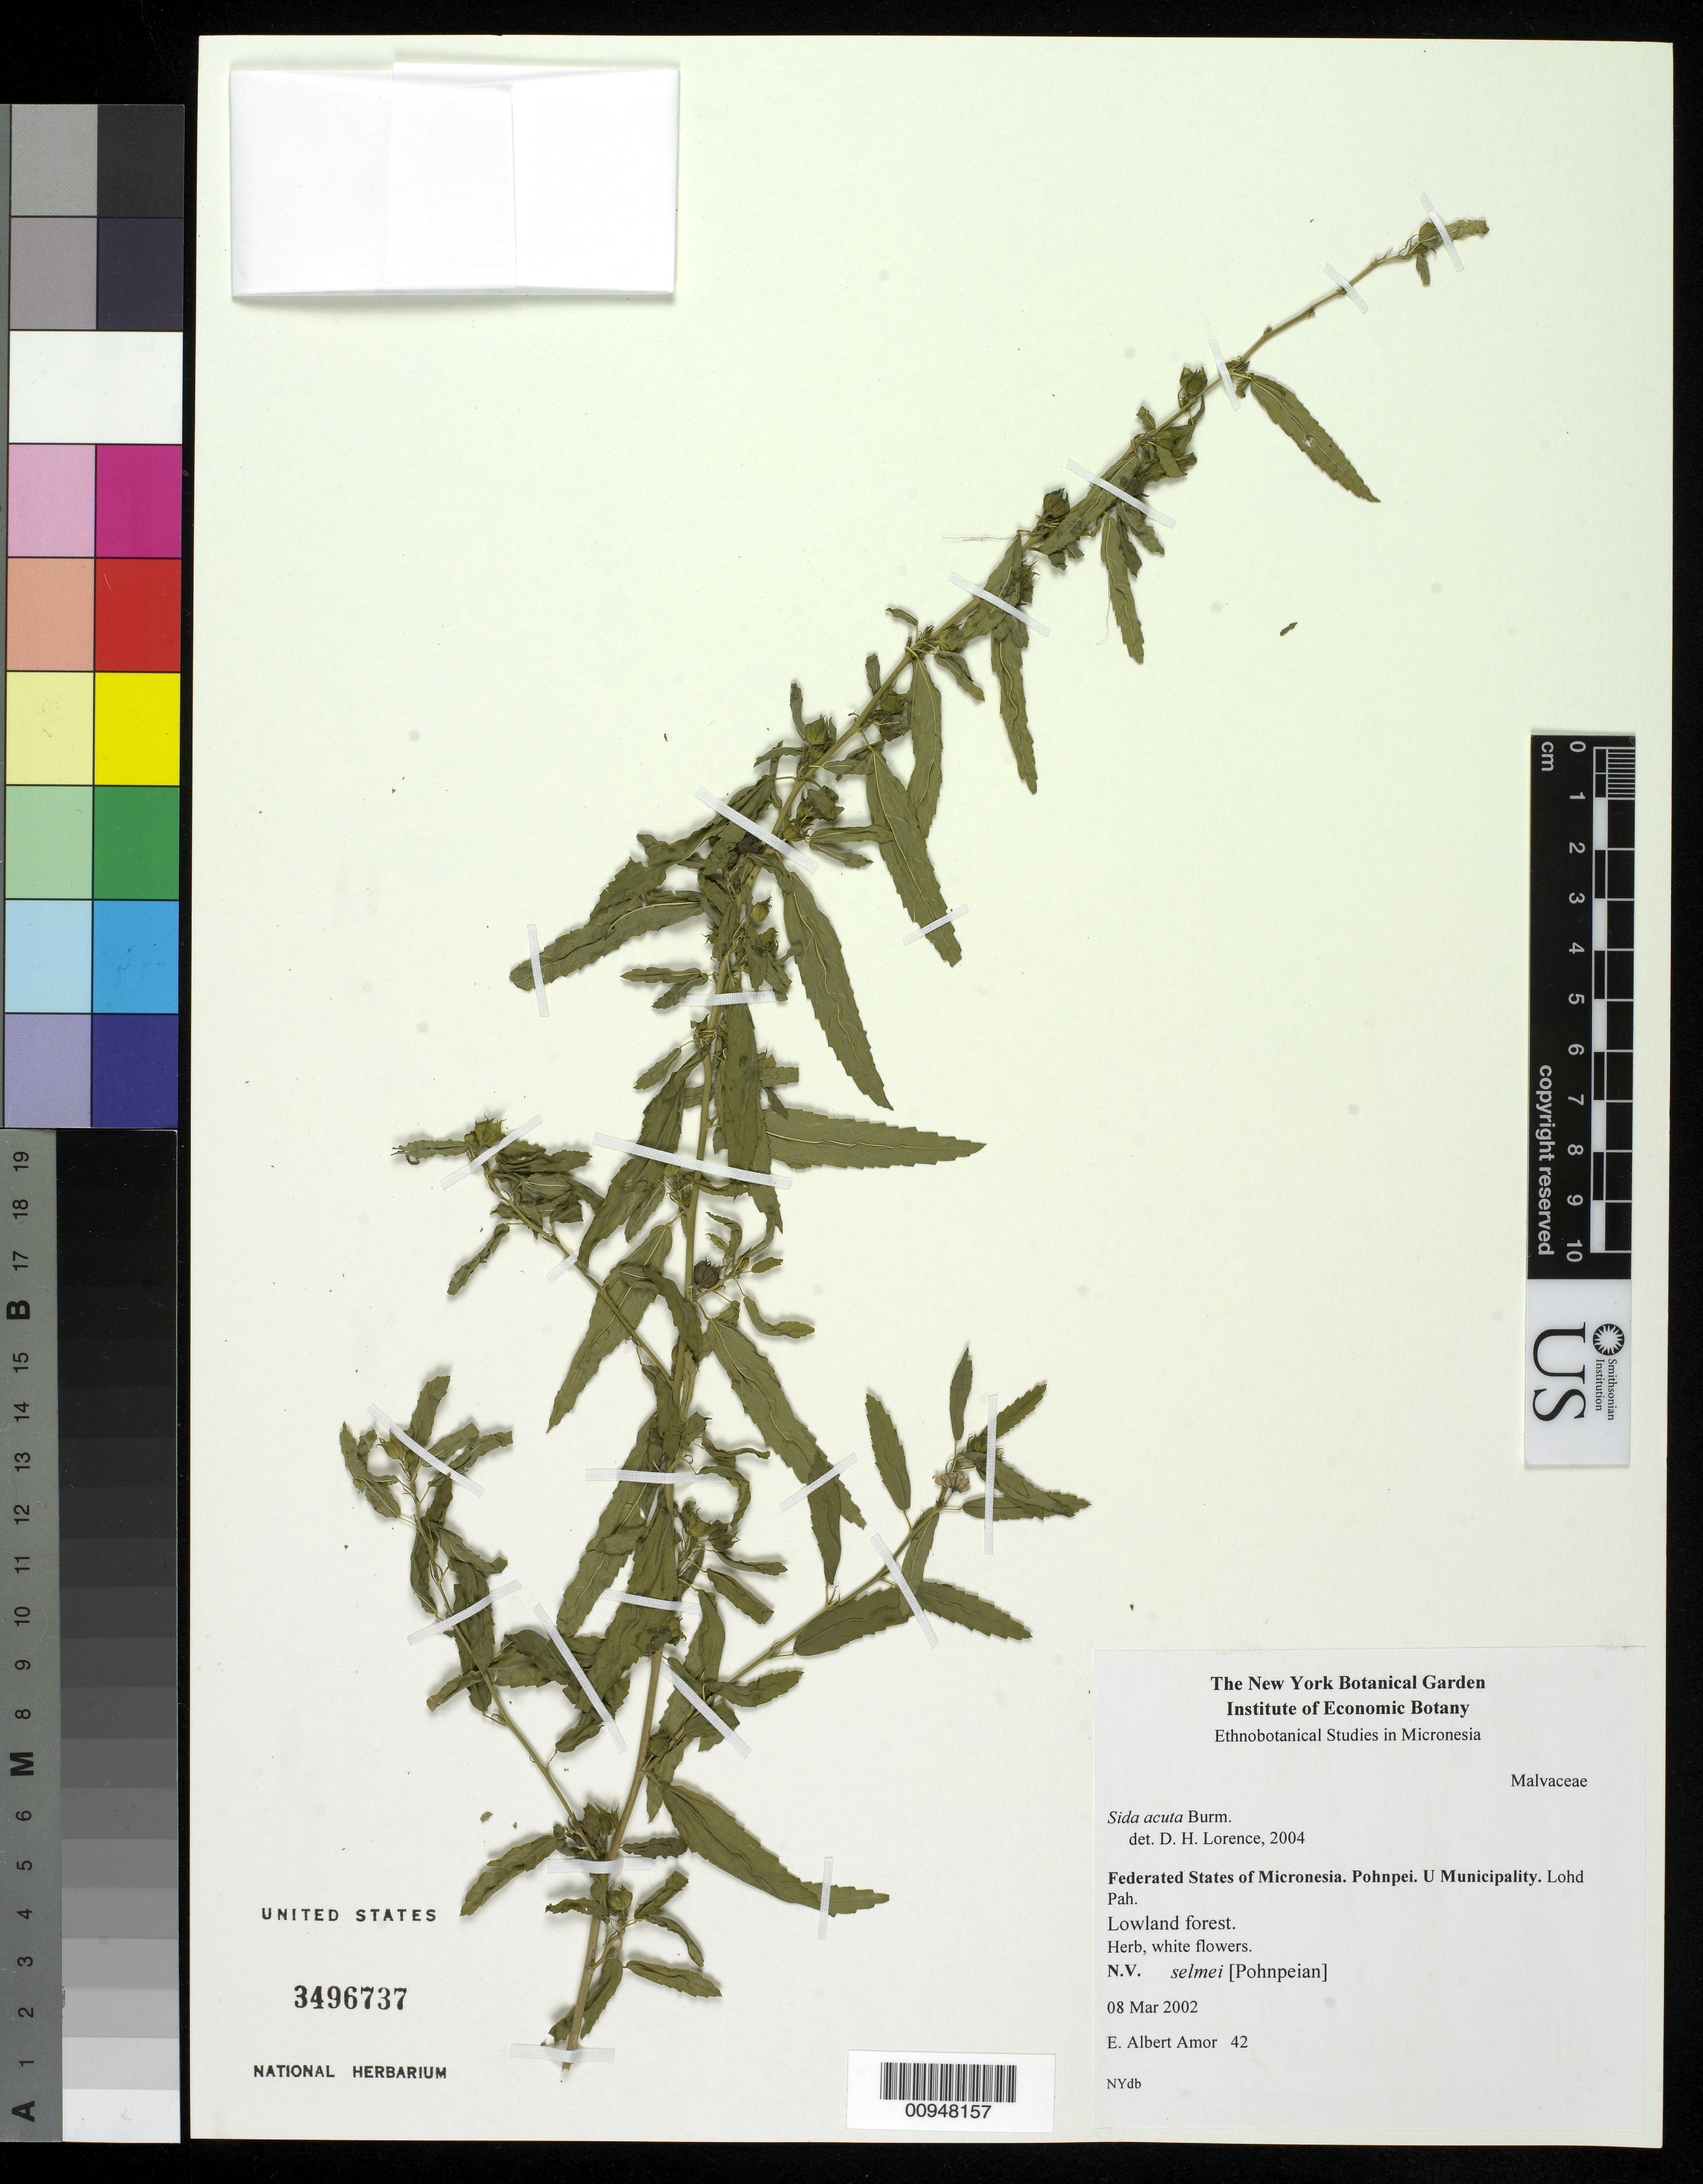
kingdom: Plantae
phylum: Tracheophyta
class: Magnoliopsida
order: Malvales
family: Malvaceae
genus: Sida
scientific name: Sida acuta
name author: Burm. f.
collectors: E. A. Amor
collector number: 42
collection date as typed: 08 Mar 2002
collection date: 2002-03-08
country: Micronesia, Federated States of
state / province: Pohnpei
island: Pohnpei [Ponape]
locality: Lohd Pah.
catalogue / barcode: US 3496737